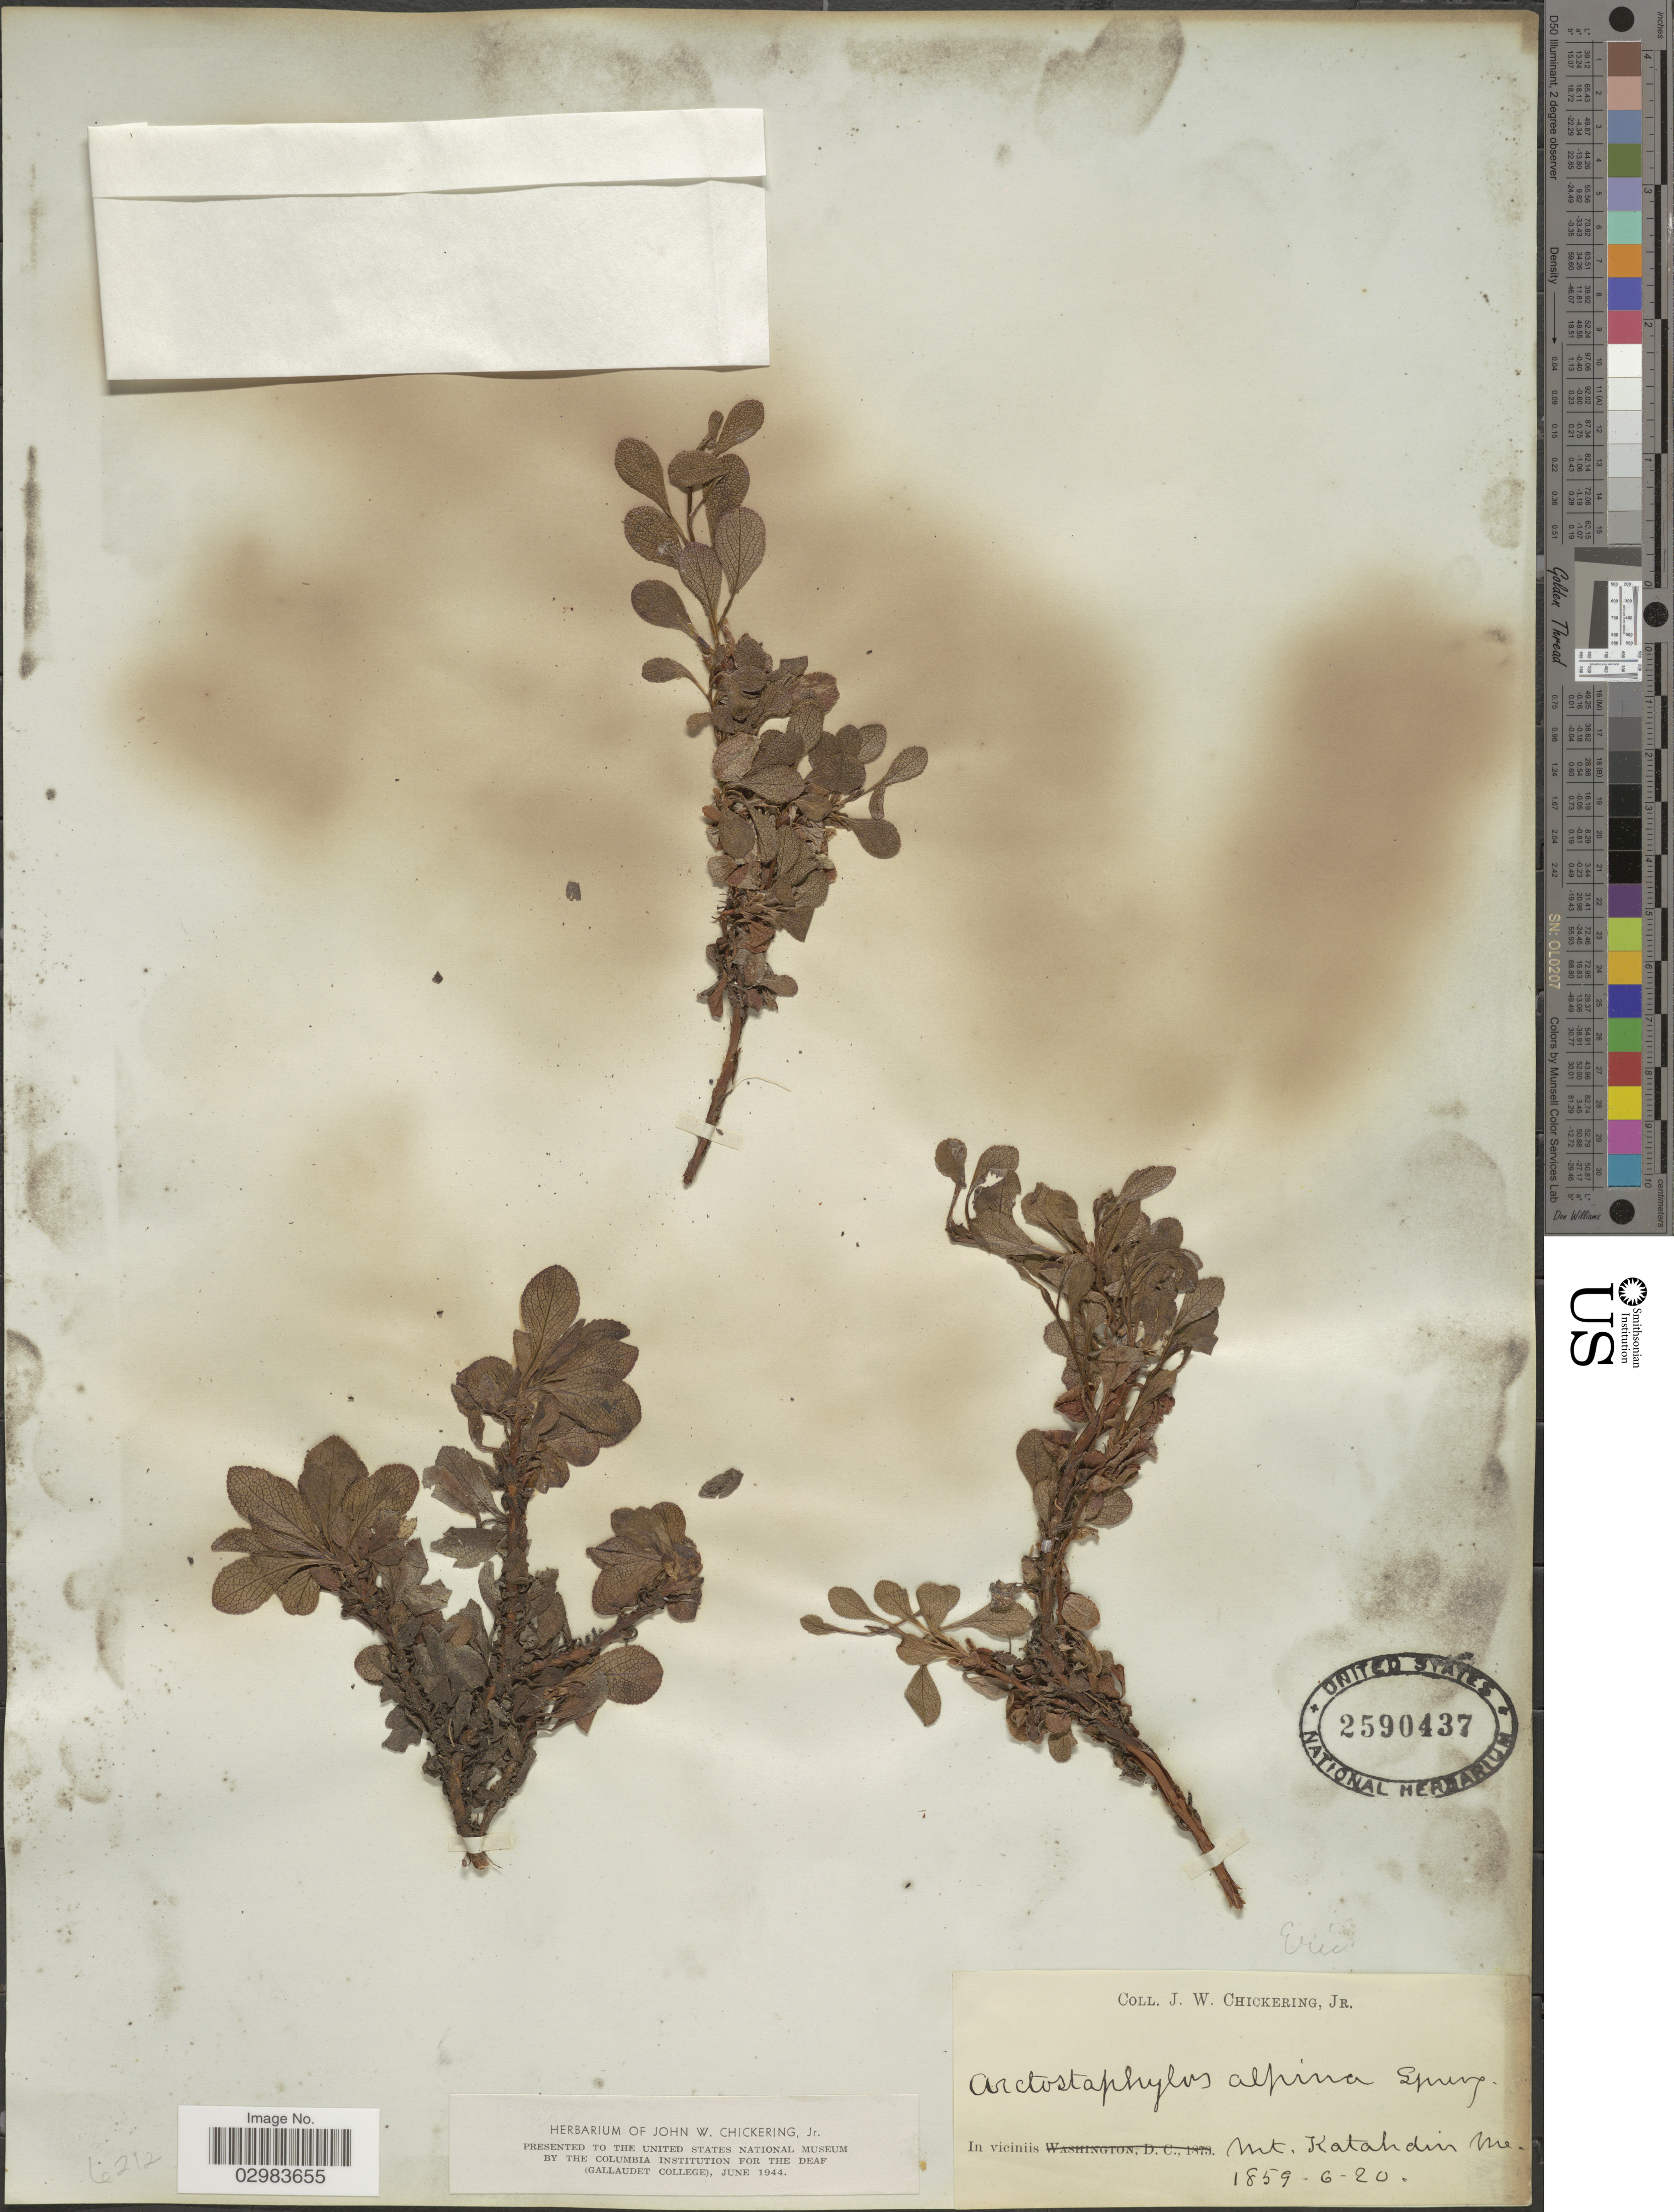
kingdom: Plantae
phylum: Tracheophyta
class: Magnoliopsida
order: Ericales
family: Ericaceae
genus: Arctostaphylos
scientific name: Arctostaphylos alpina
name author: (L.) Spreng.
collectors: J. W. Chickering Jr.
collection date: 1859-06-20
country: United States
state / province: Maine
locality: In viciniis Mt. Katahdin.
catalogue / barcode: US 2590437